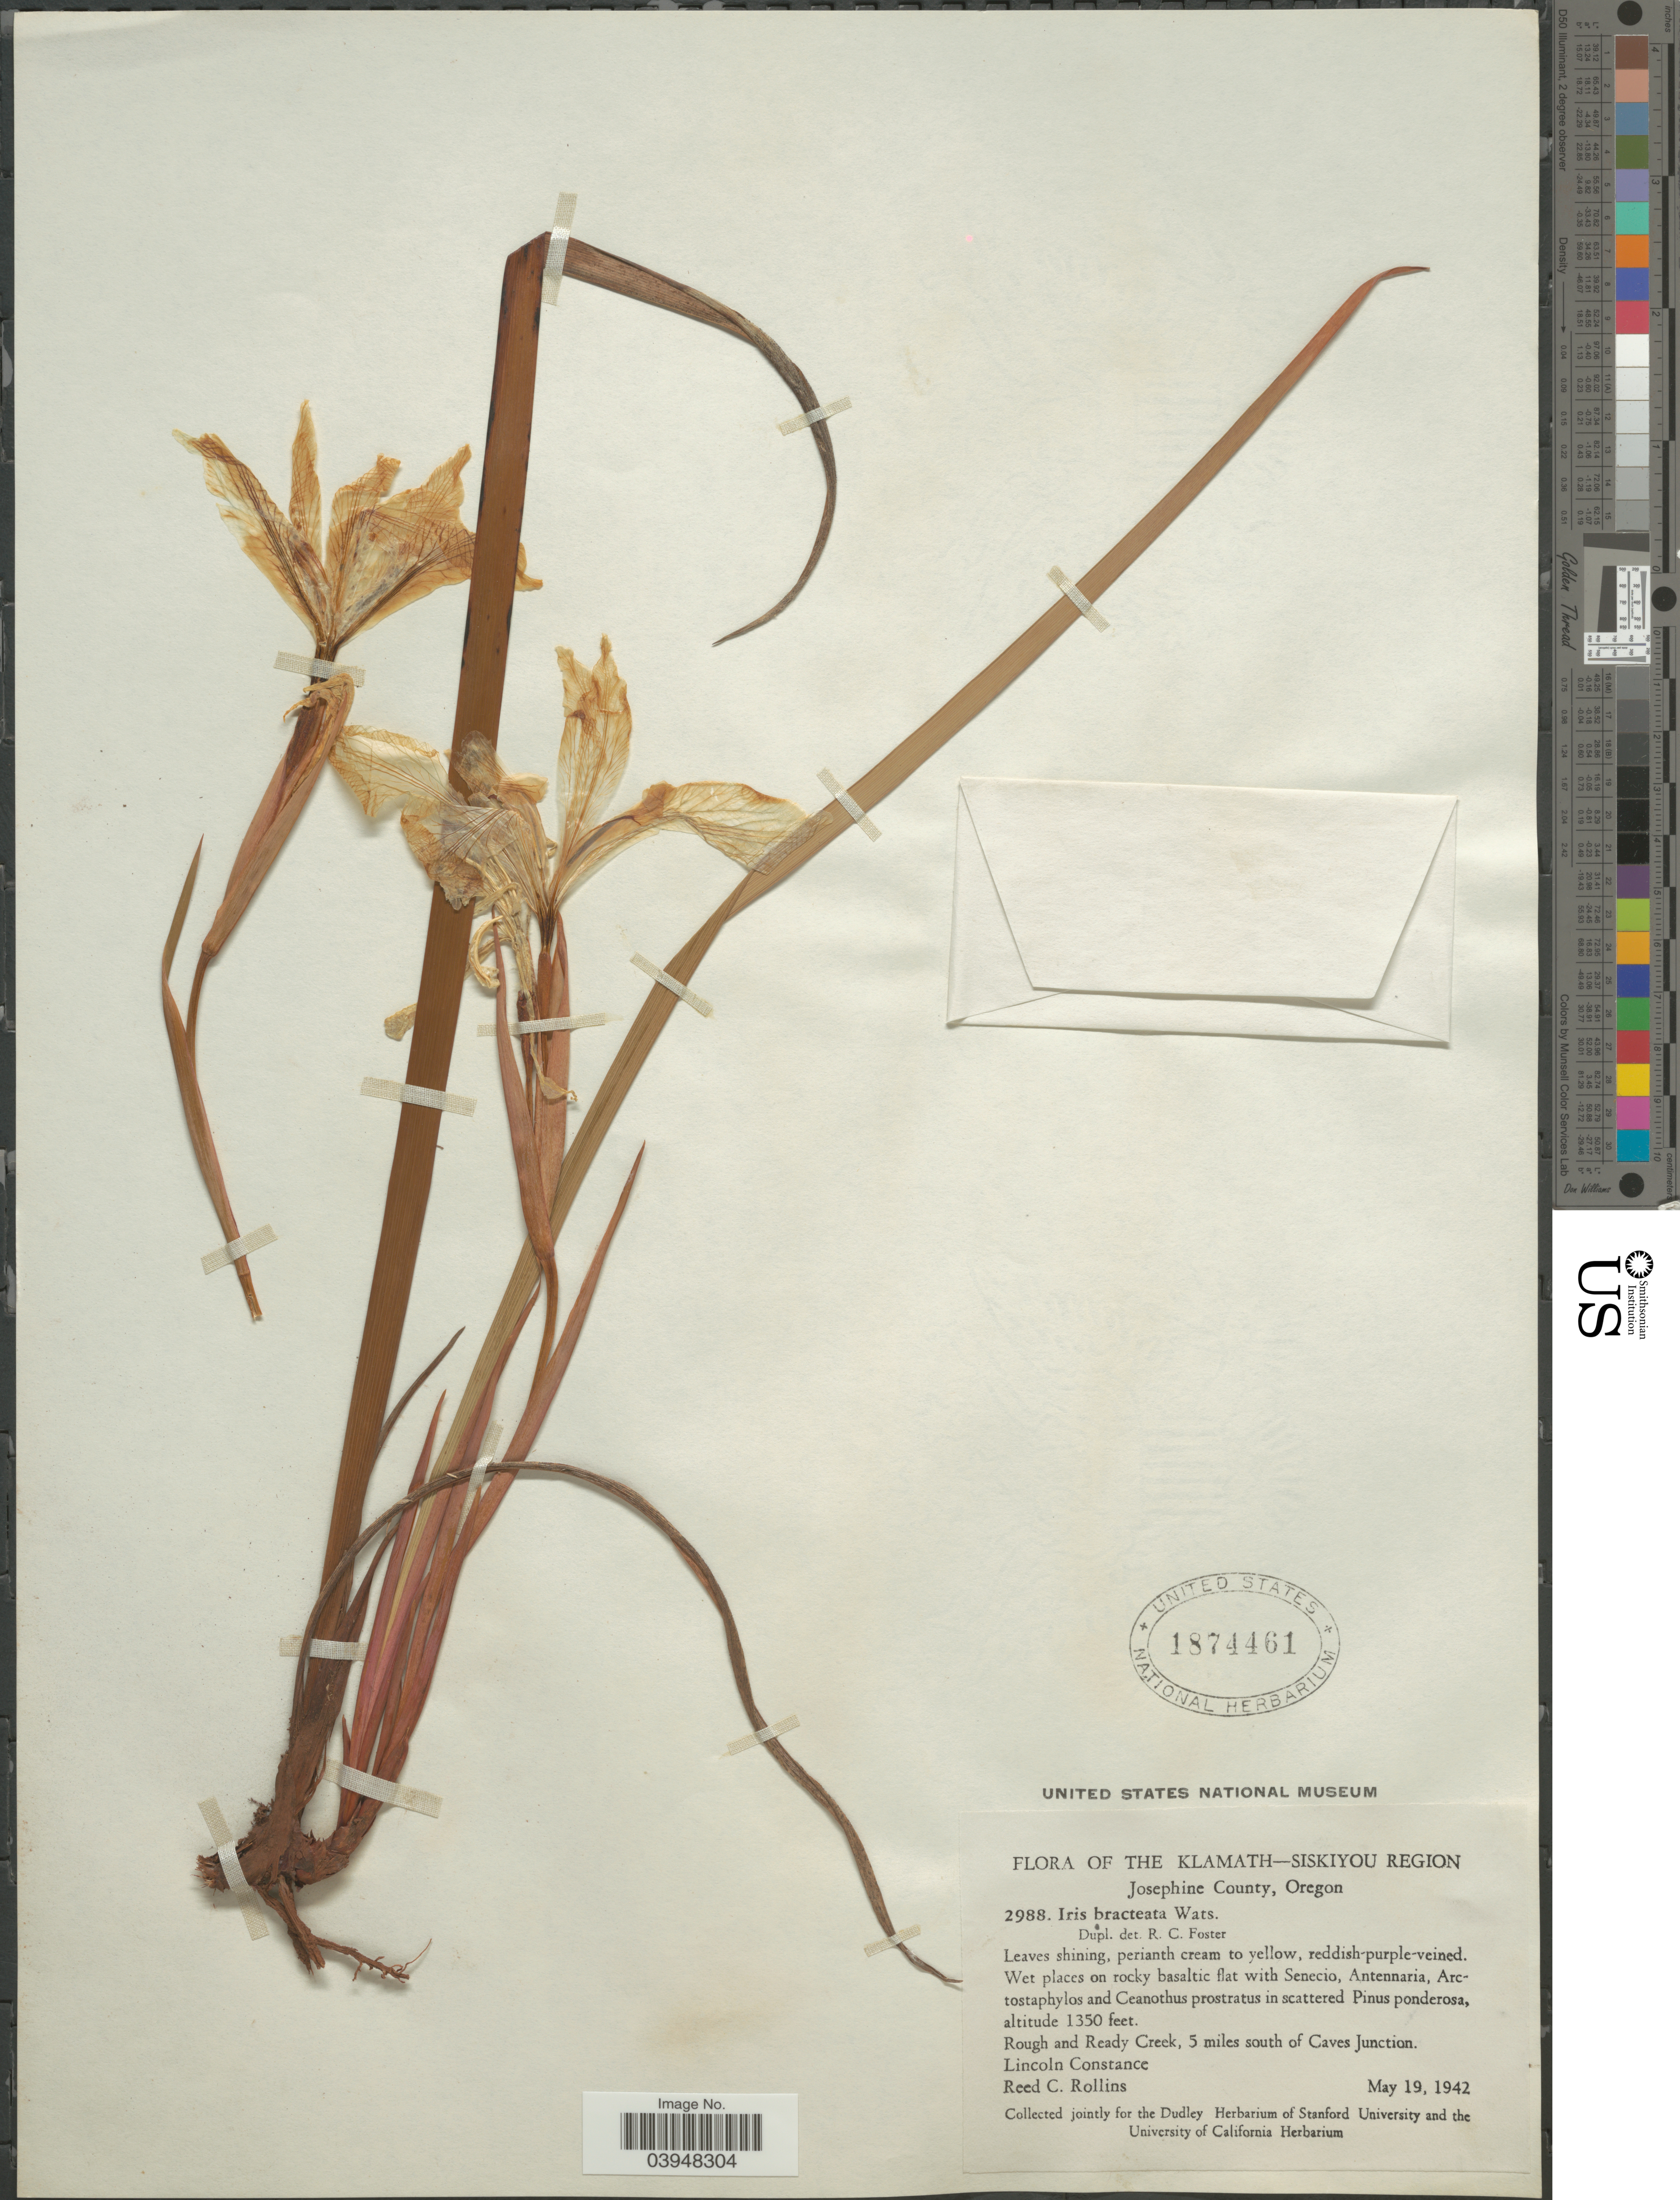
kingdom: Plantae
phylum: Tracheophyta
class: Liliopsida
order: Asparagales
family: Iridaceae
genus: Iris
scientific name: Iris bracteata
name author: S. Watson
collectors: L. Constance & R. C. Rollins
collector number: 2988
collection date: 1942-05-19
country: United States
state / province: Oregon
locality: The Klamath-Siskiyou Region. Rough and Ready Creek, 5 miles south of Caves Junction.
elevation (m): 411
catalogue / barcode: US 1874461